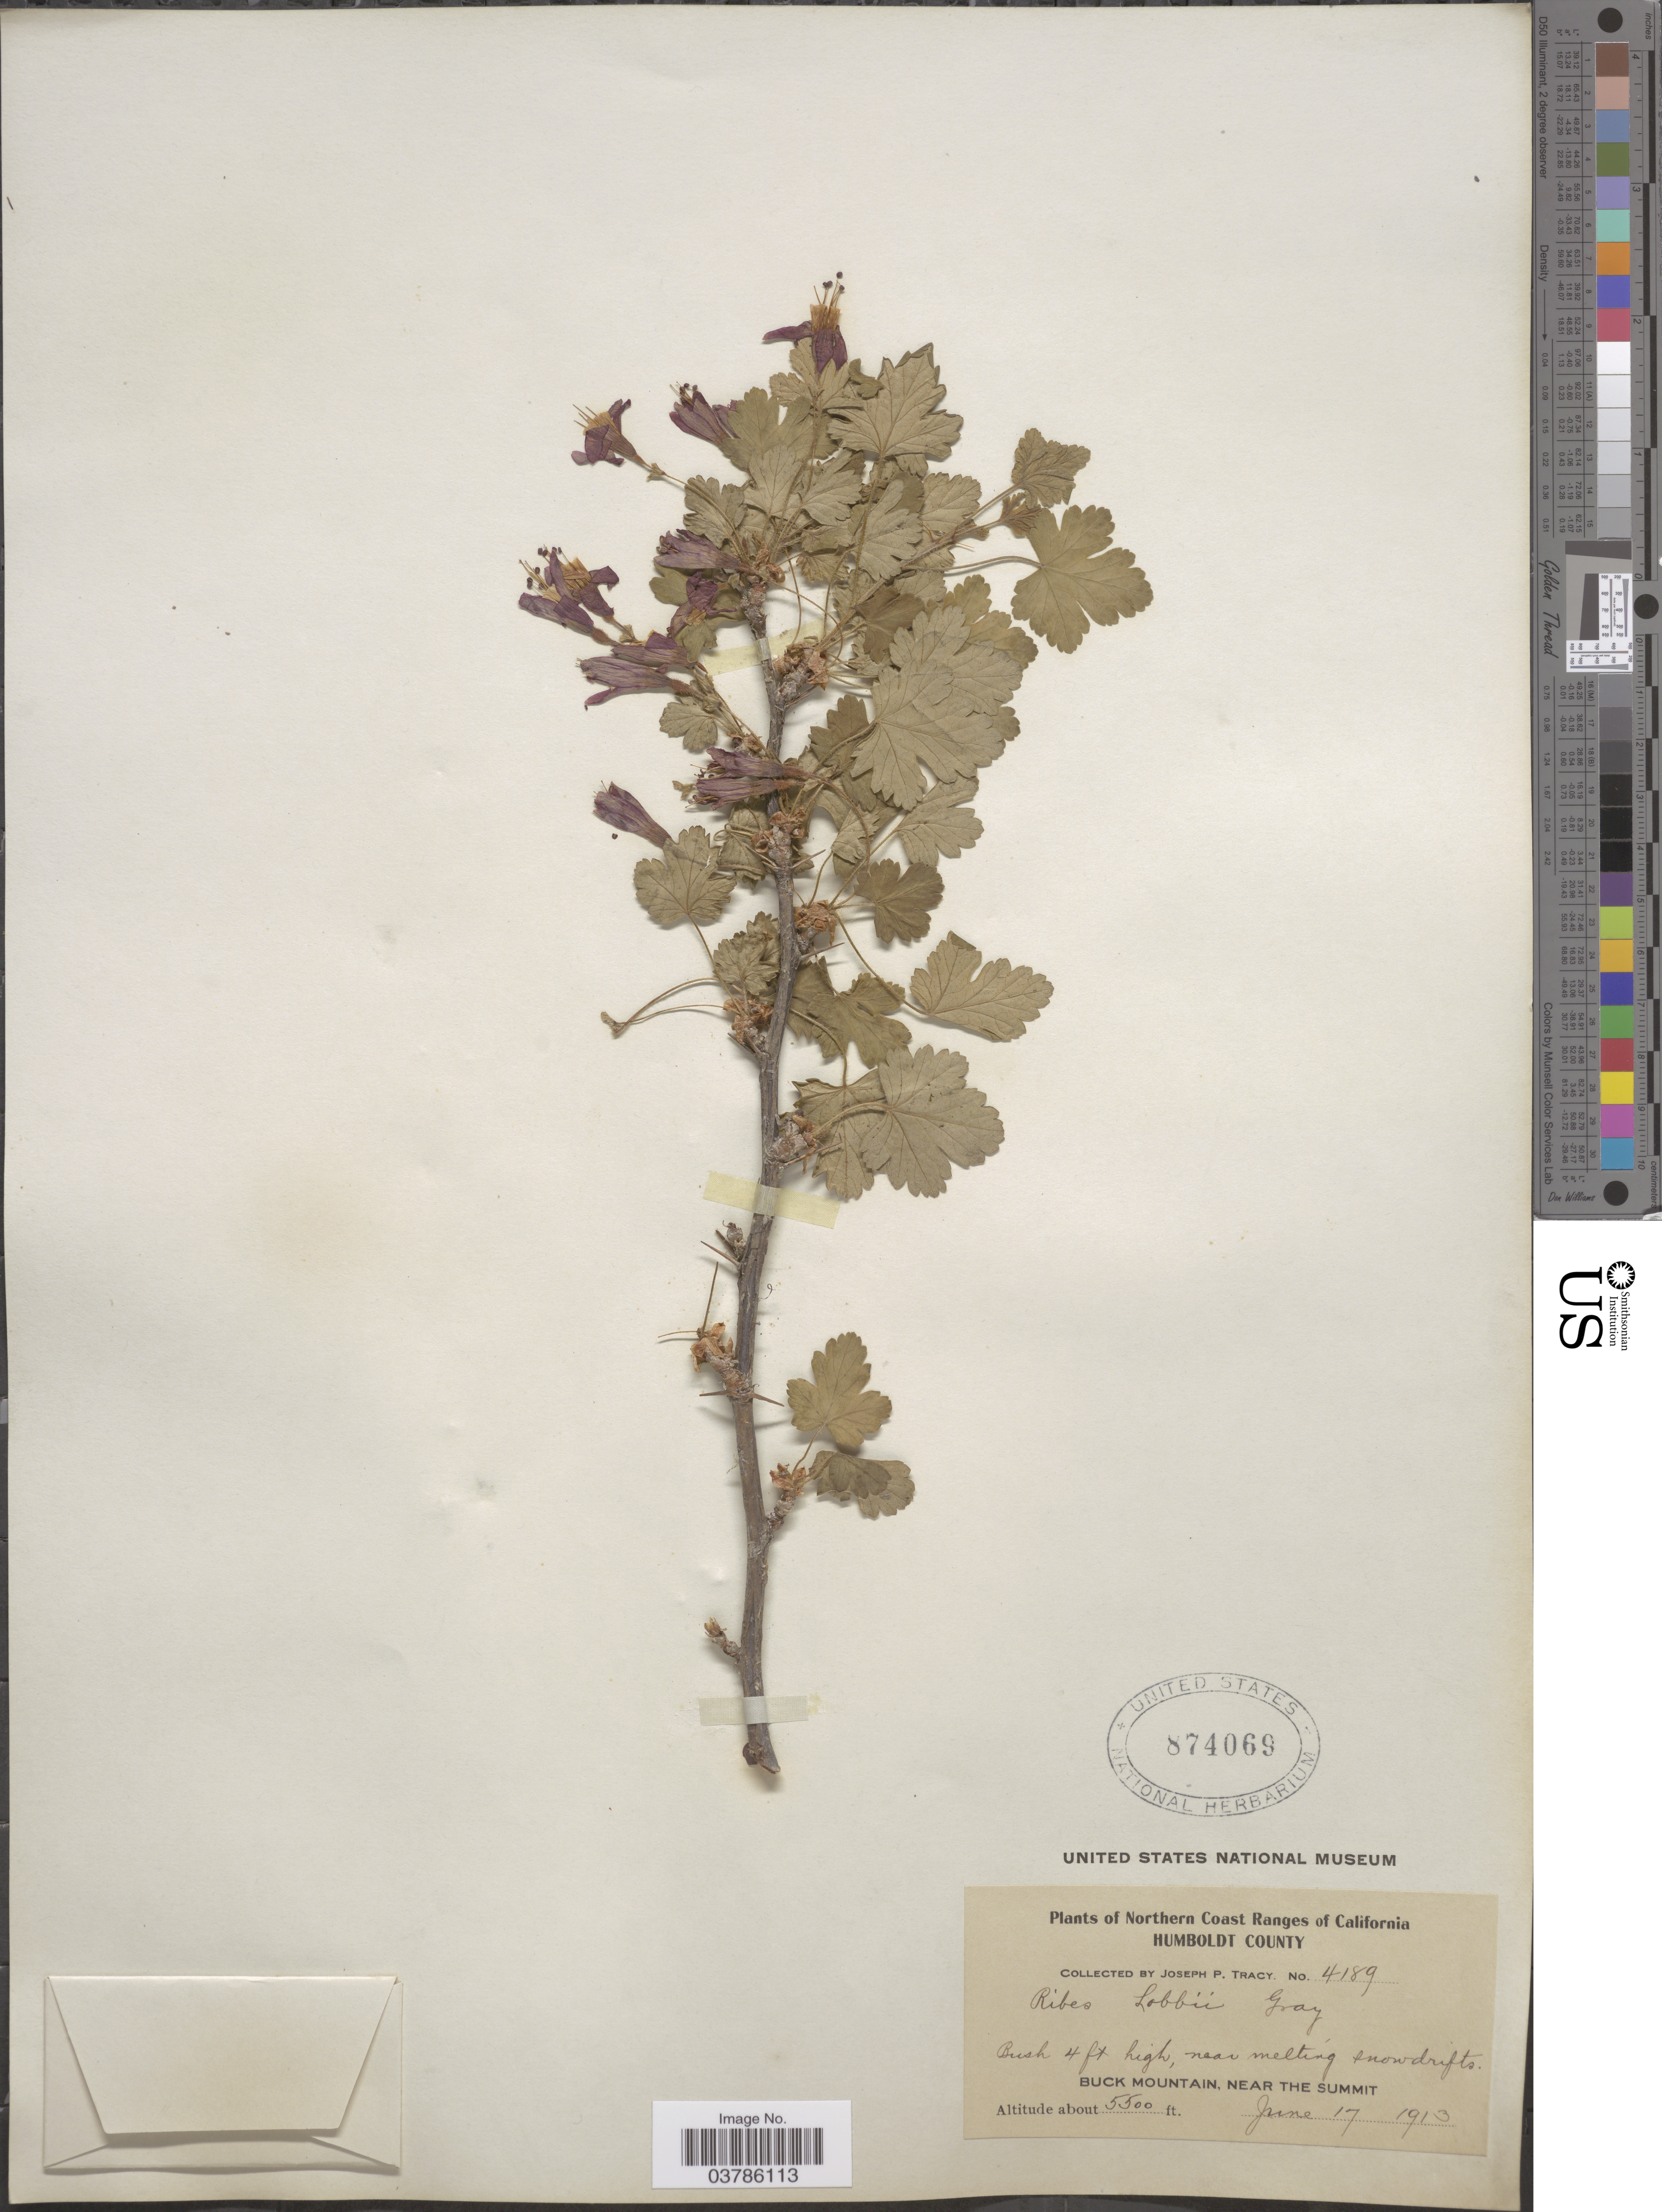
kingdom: Plantae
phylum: Tracheophyta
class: Magnoliopsida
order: Saxifragales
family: Grossulariaceae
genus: Ribes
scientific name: Ribes lobbii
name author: A. Gray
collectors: J. Tracy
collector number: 4189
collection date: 1913-06-17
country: United States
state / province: California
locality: Northern Coast Ranges of California. Near melting snowdrifts. Buck Mountain, near the Summit.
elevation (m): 1676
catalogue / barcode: US 874069